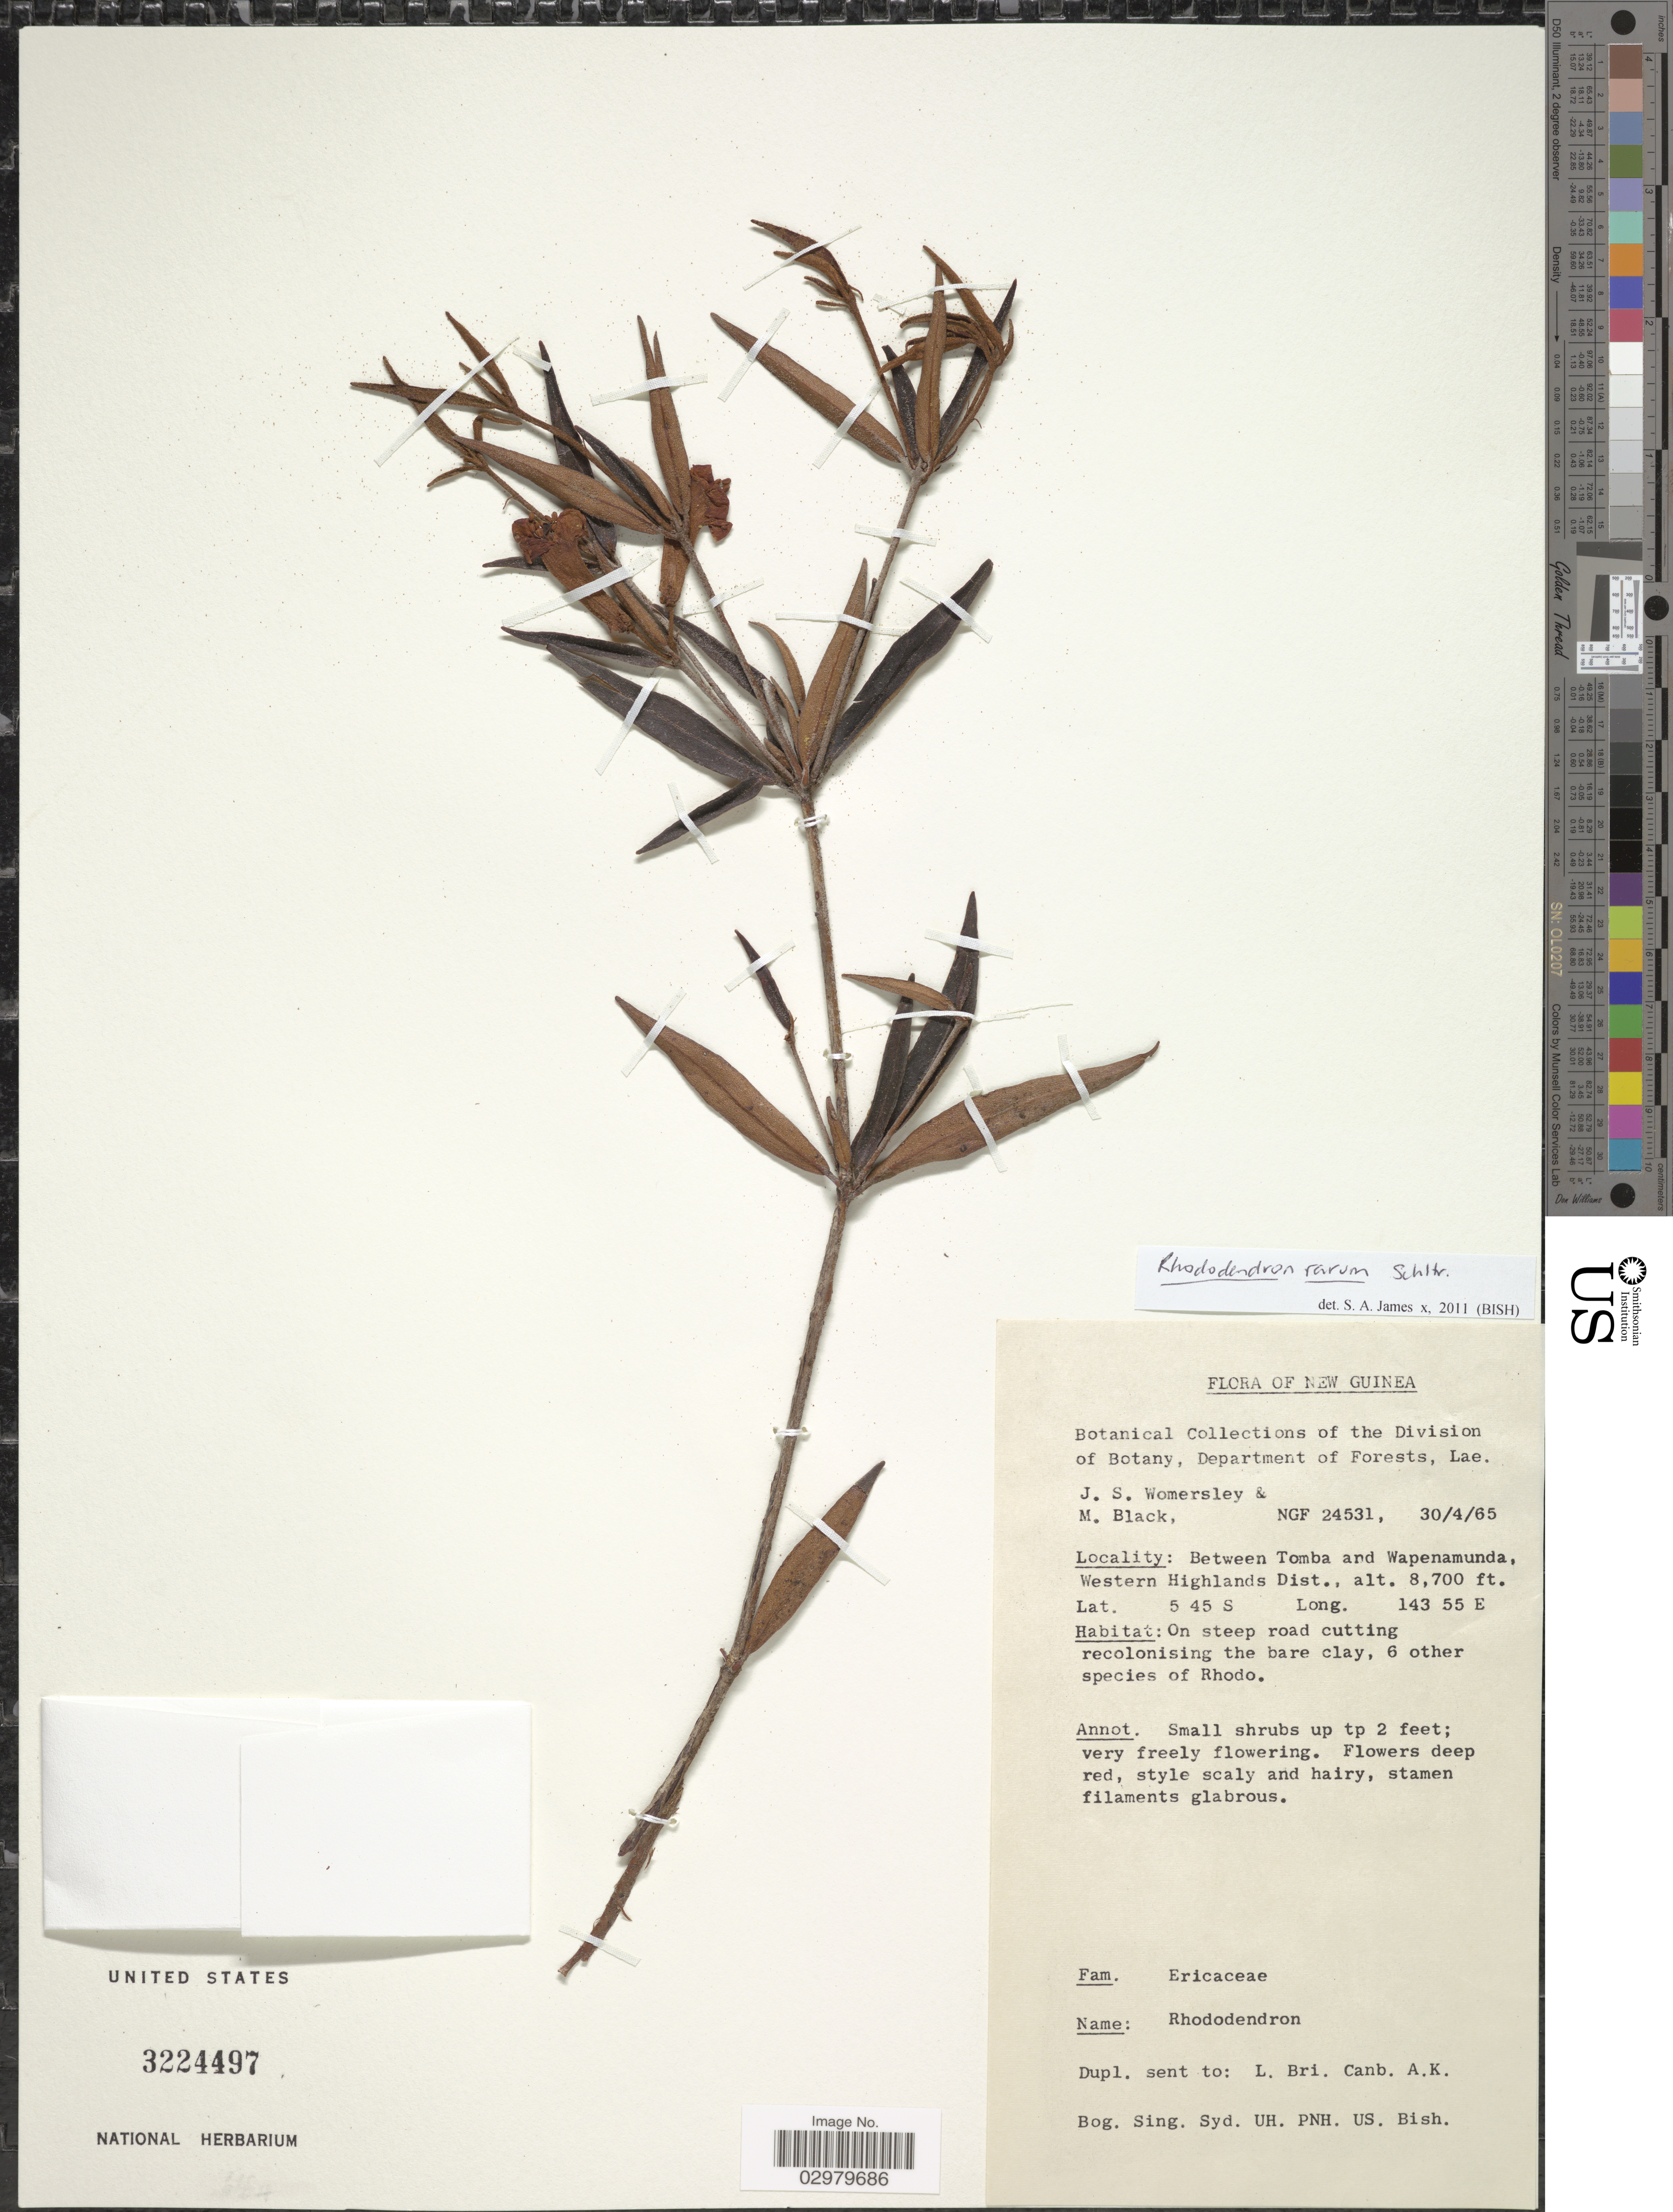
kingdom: Plantae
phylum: Tracheophyta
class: Magnoliopsida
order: Ericales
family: Ericaceae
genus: Rhododendron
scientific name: Rhododendron rarum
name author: Schltr.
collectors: J. S. Womersley & M. Black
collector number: NGF 24531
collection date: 1965-04-30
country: Papua New Guinea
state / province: Western Highlands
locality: New Guinea. Between Tomba and Wapenamunda, Western Highlands Dist.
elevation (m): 2652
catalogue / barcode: US 3224497